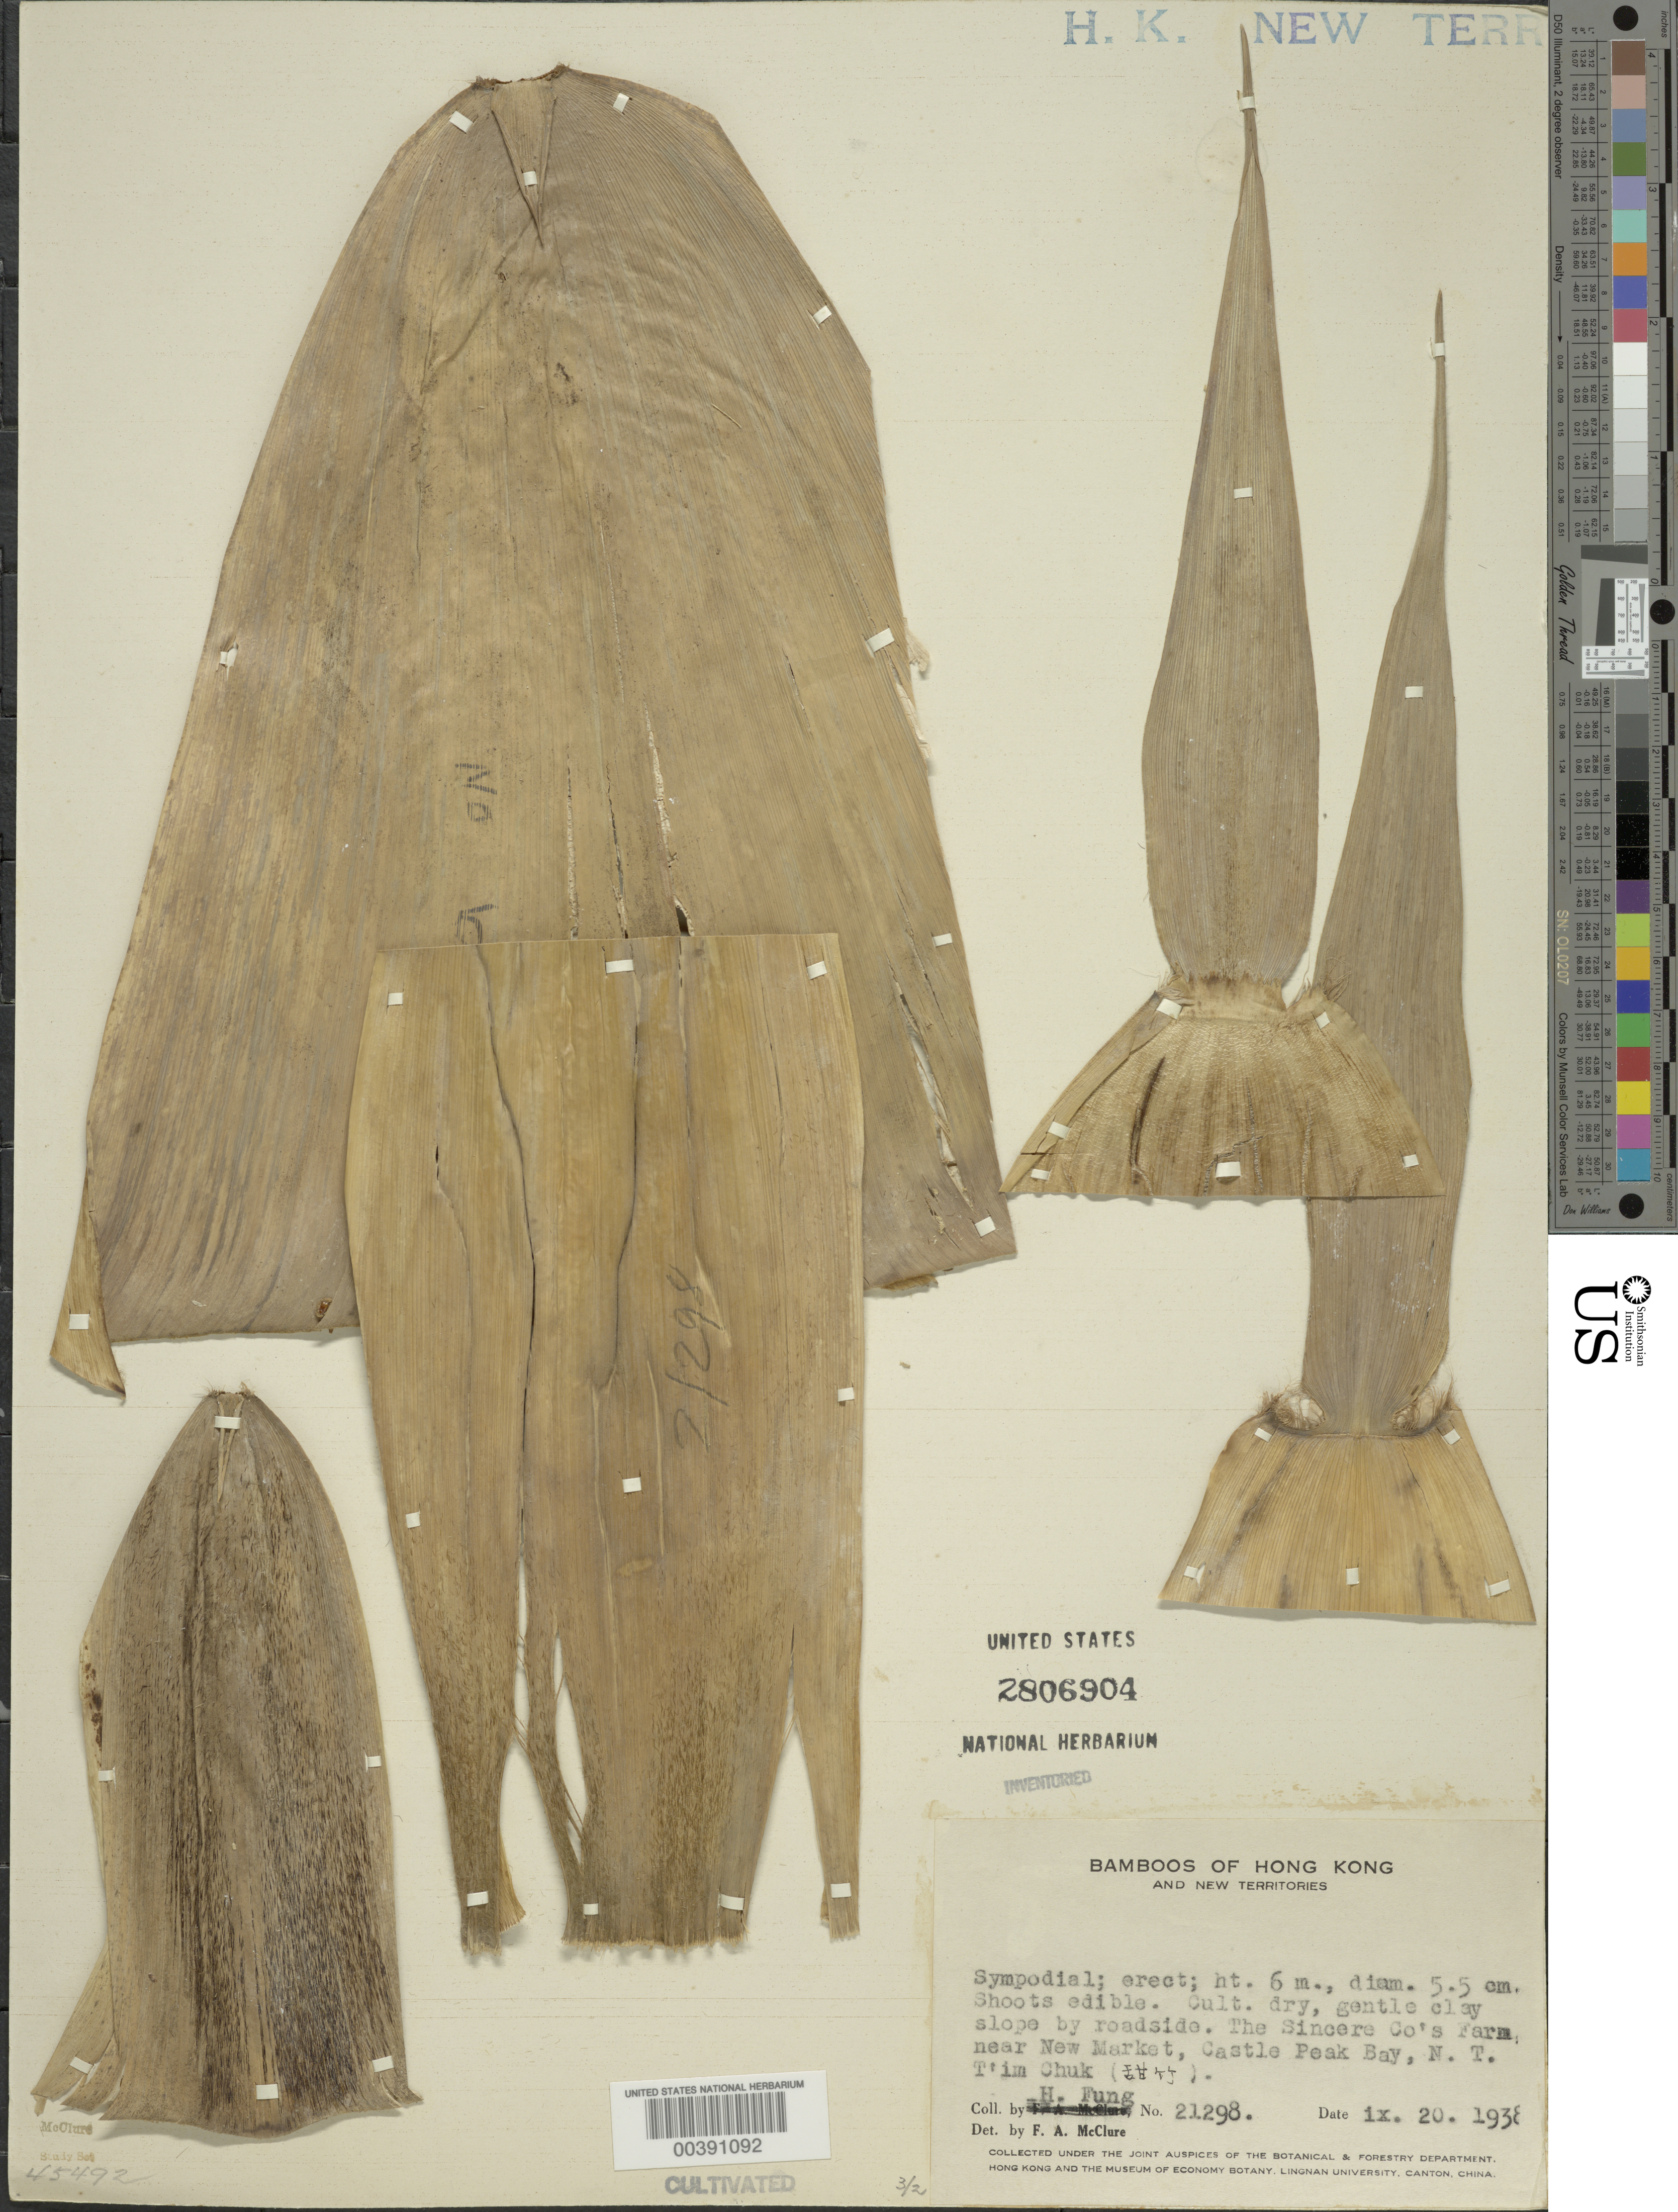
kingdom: Plantae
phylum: Tracheophyta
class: Liliopsida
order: Poales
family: Poaceae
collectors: H. L. Fung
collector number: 21298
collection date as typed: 20 Sep 1938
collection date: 1938-09-20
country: China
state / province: Hong Kong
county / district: New Territories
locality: Castle peak bay, new market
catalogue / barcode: US 2806904